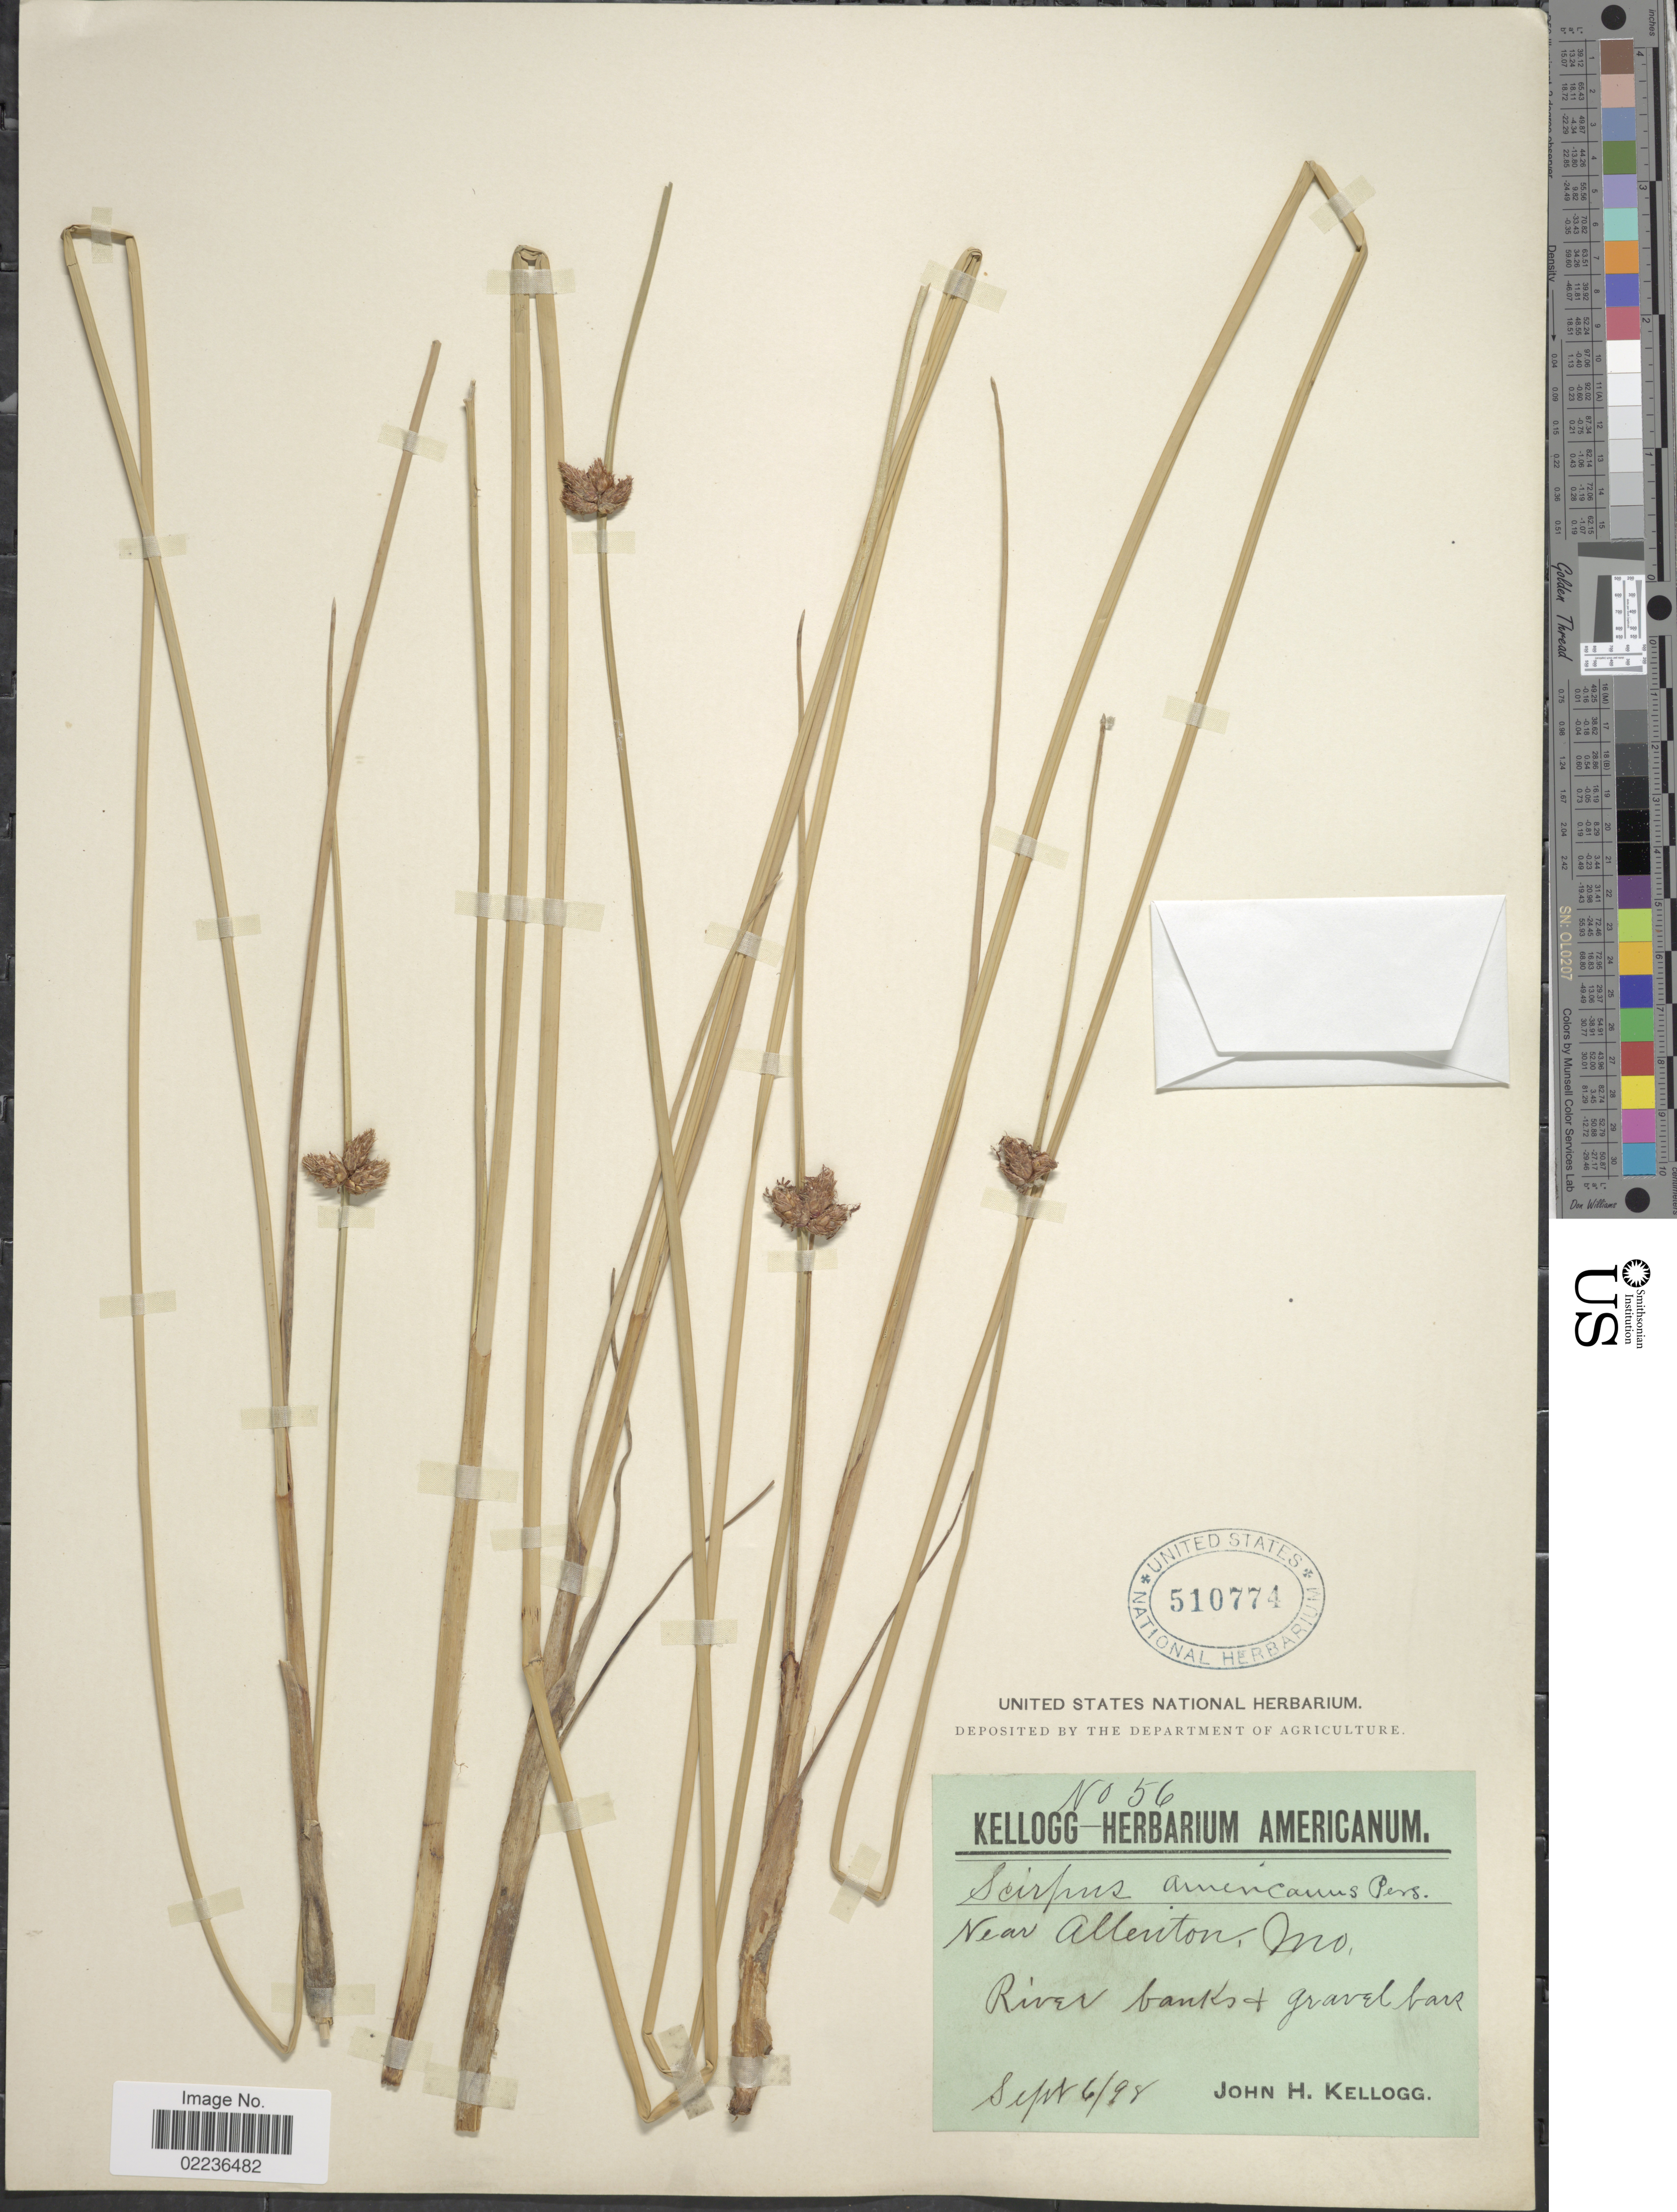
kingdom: Plantae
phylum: Tracheophyta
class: Liliopsida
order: Poales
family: Cyperaceae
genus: Schoenoplectus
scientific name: Schoenoplectus pungens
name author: (Vahl) Palla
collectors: J. H. Kellogg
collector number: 56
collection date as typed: Transcribed d/m/y: 6/9/98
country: United States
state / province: Missouri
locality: Near Alleviton, river banks + gravel bars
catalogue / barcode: US 510774